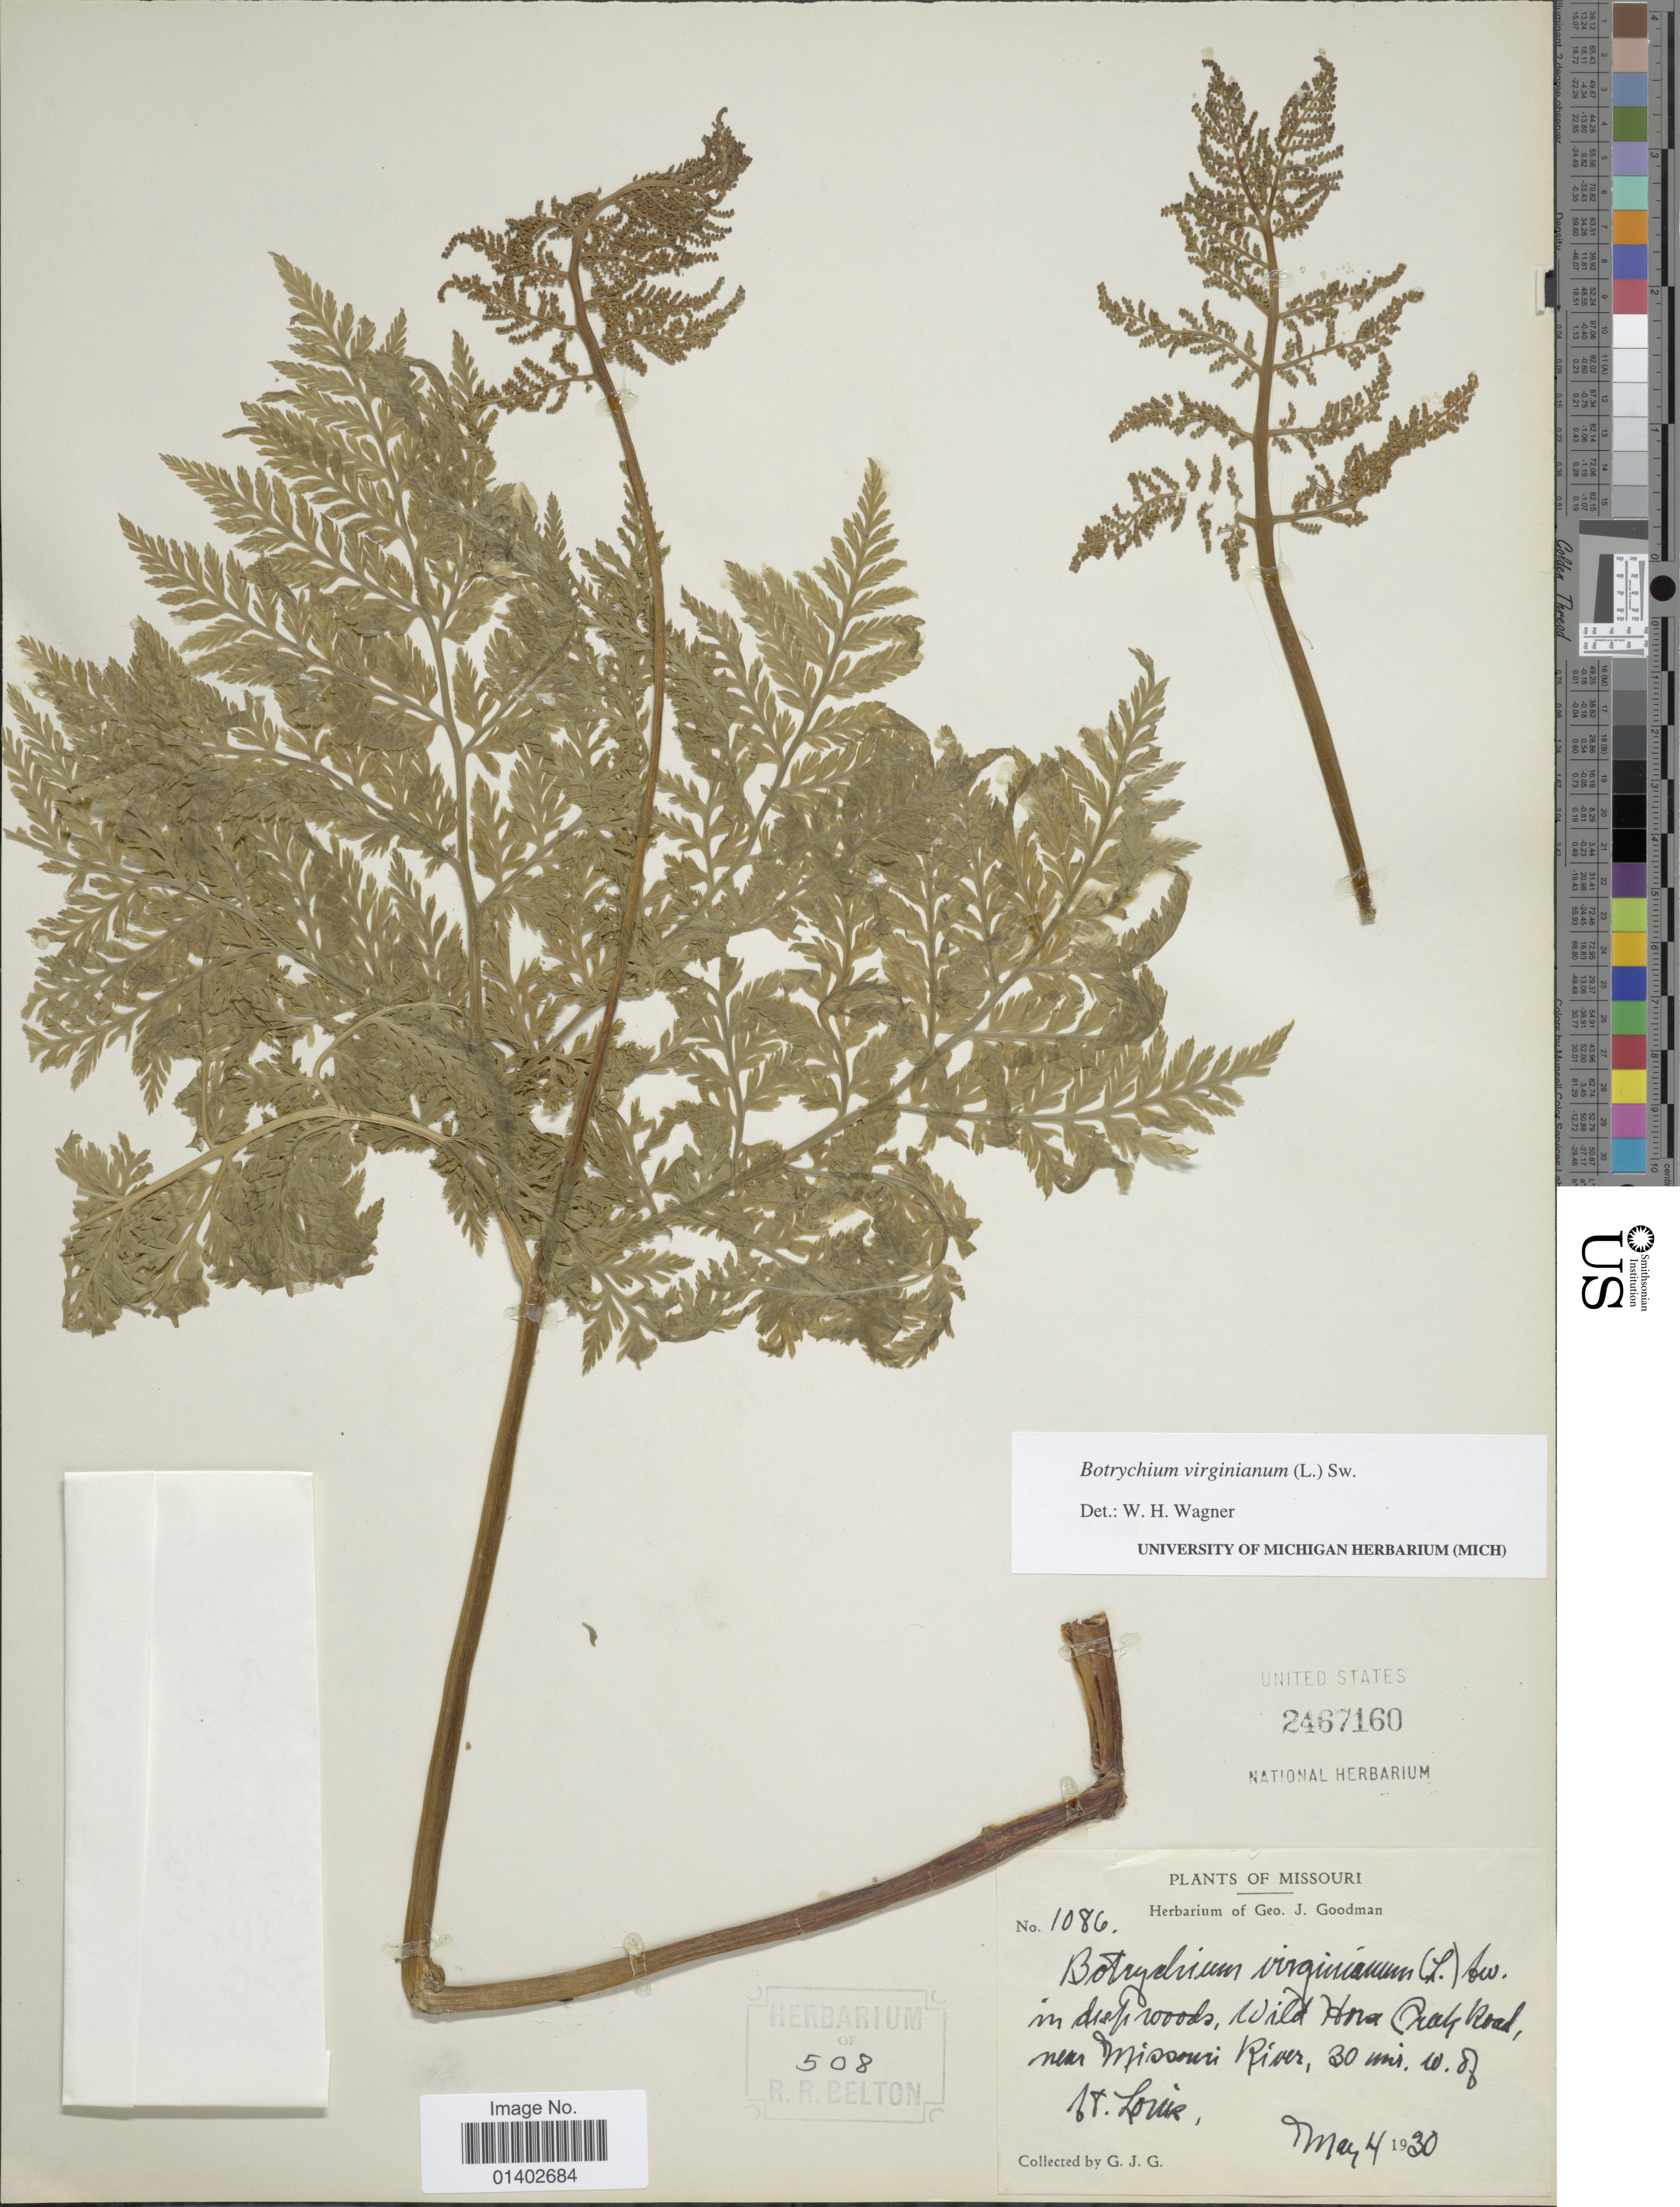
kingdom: Plantae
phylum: Tracheophyta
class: Polypodiopsida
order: Ophioglossales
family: Ophioglossaceae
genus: Botrychium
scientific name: Botrychium virginianum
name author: (L.) Sw.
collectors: G. J. Goodman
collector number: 1086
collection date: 1930-05-04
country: United States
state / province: Missouri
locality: In deep woods, Wild Hora Crak Road near Missouri River, 30 mi w of St Louis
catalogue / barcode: US 2467160